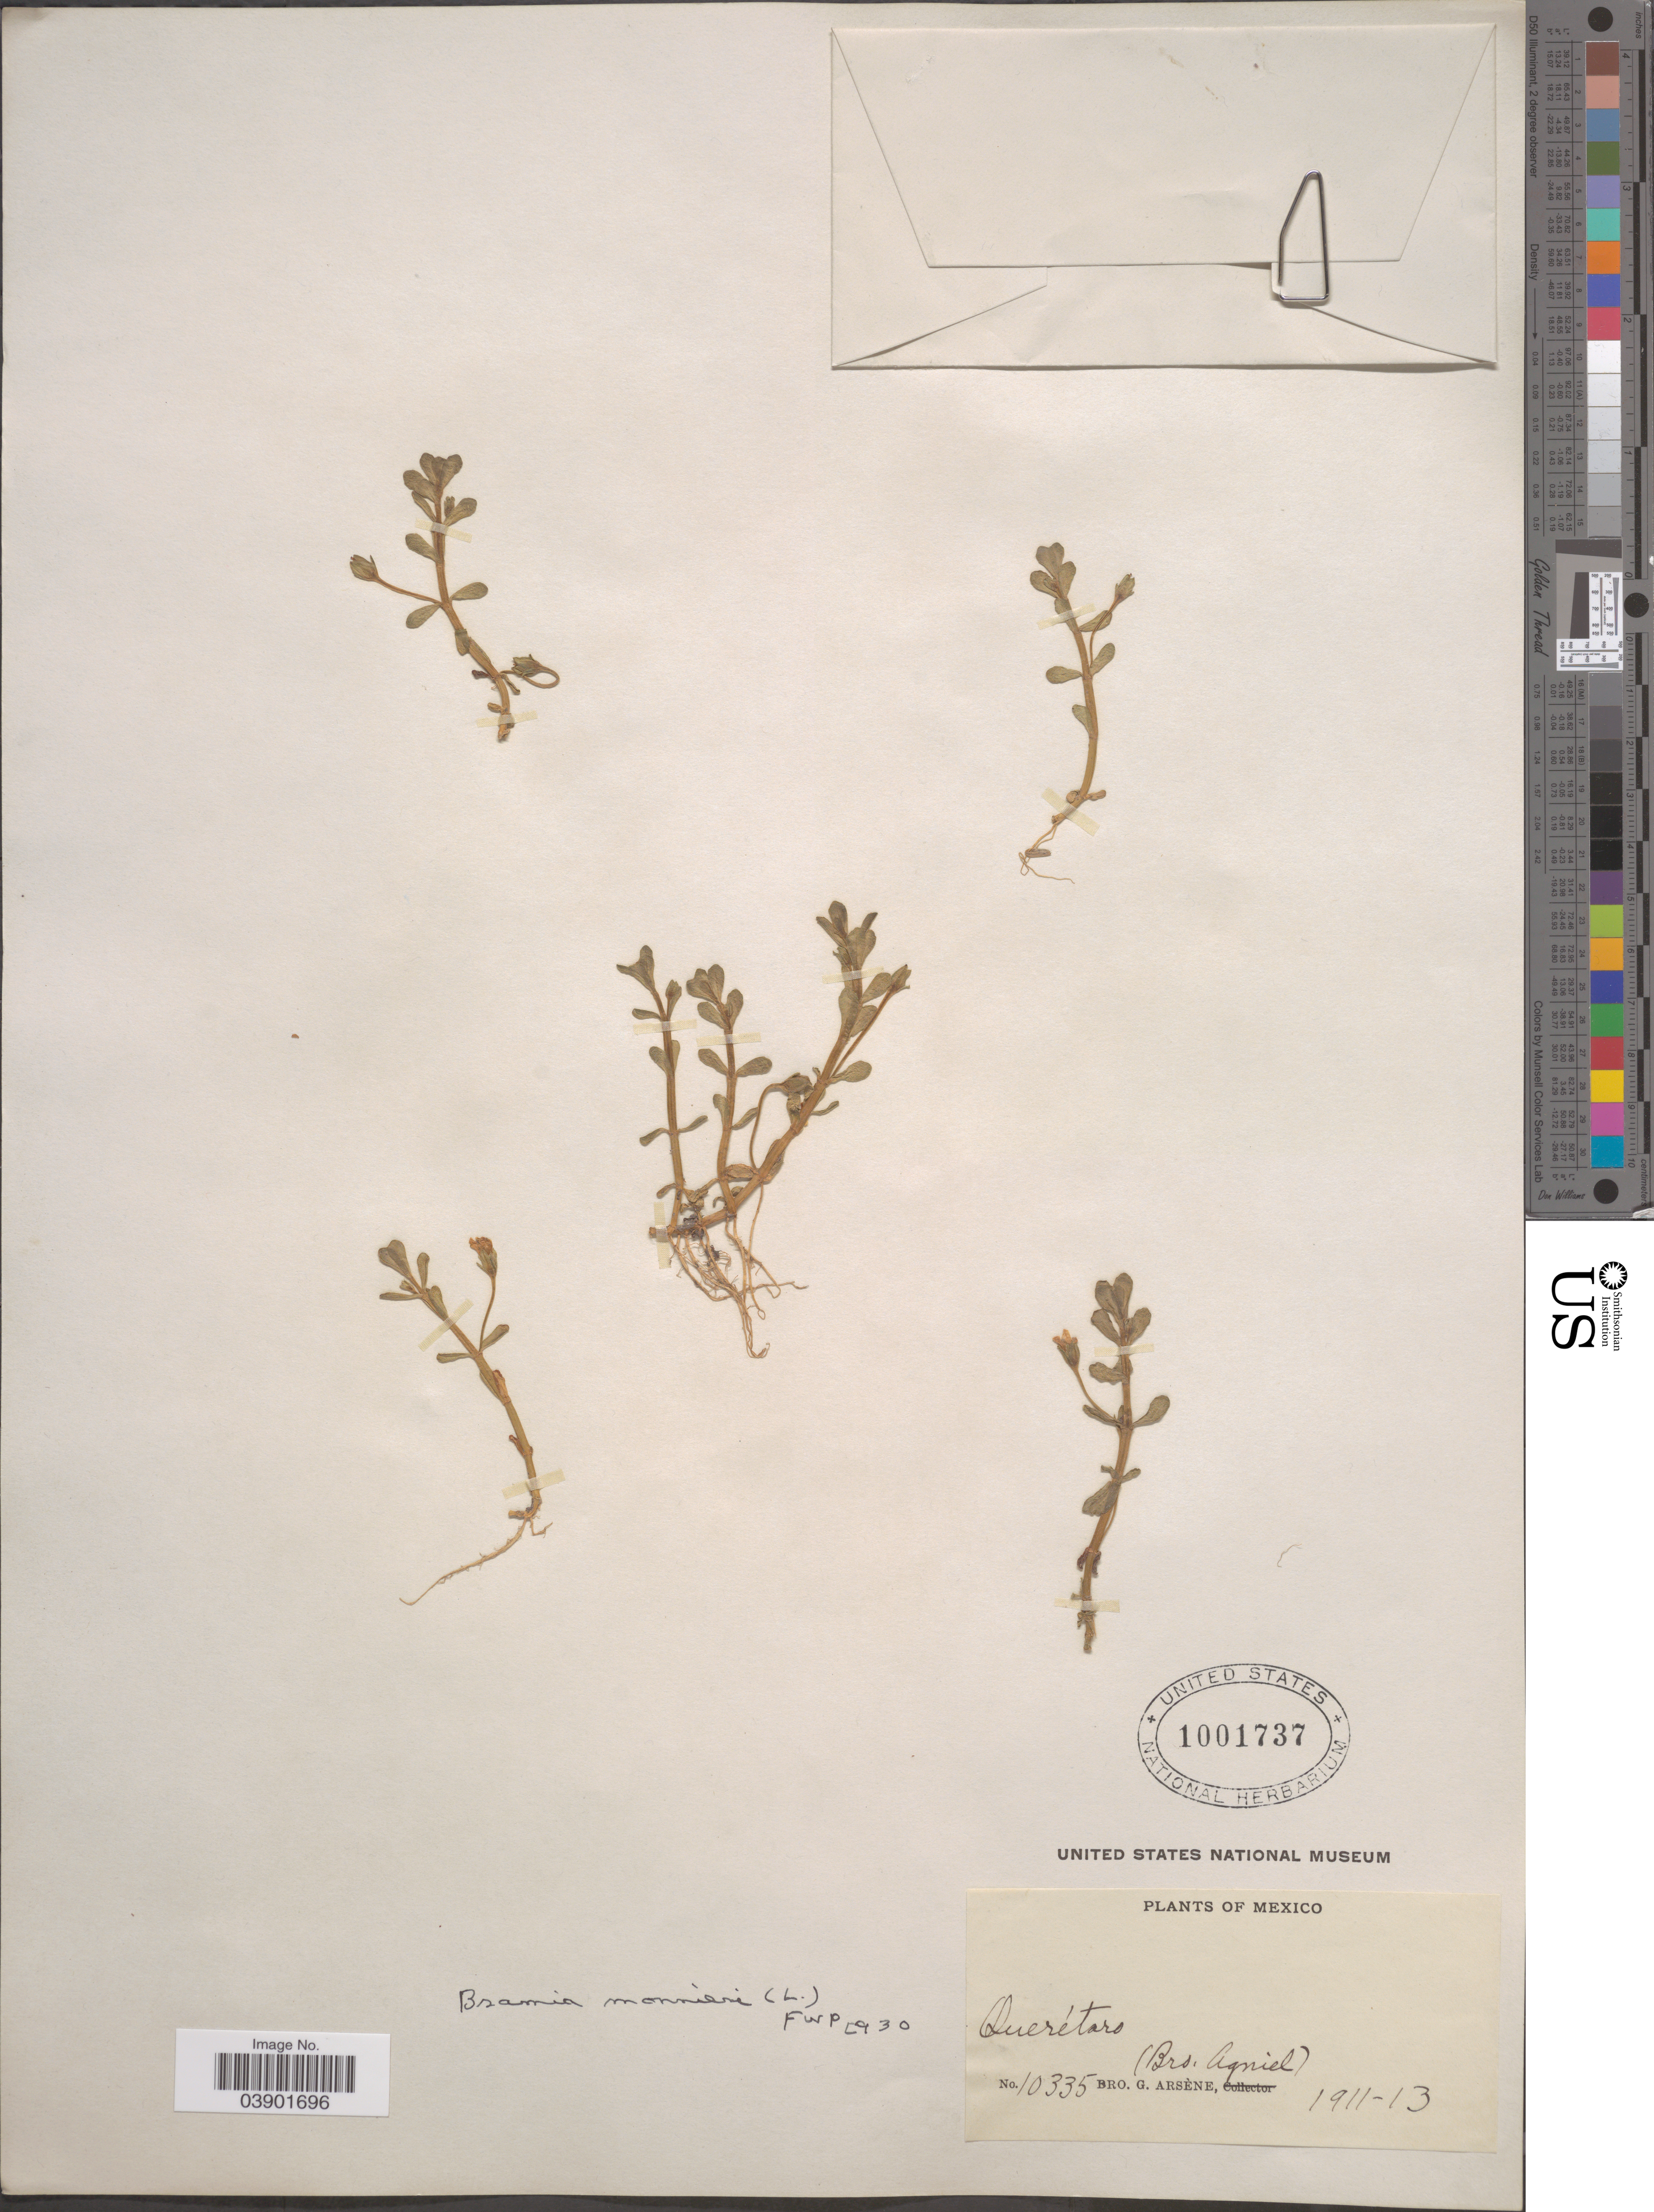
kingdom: Plantae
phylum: Tracheophyta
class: Magnoliopsida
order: Lamiales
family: Plantaginaceae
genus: Bacopa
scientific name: Bacopa monnieri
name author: (L.) Pennell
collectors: Bro. G. Arsène & Bro. Agniel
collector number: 10335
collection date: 1911/1913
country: Mexico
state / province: Querétaro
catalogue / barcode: US 1001737